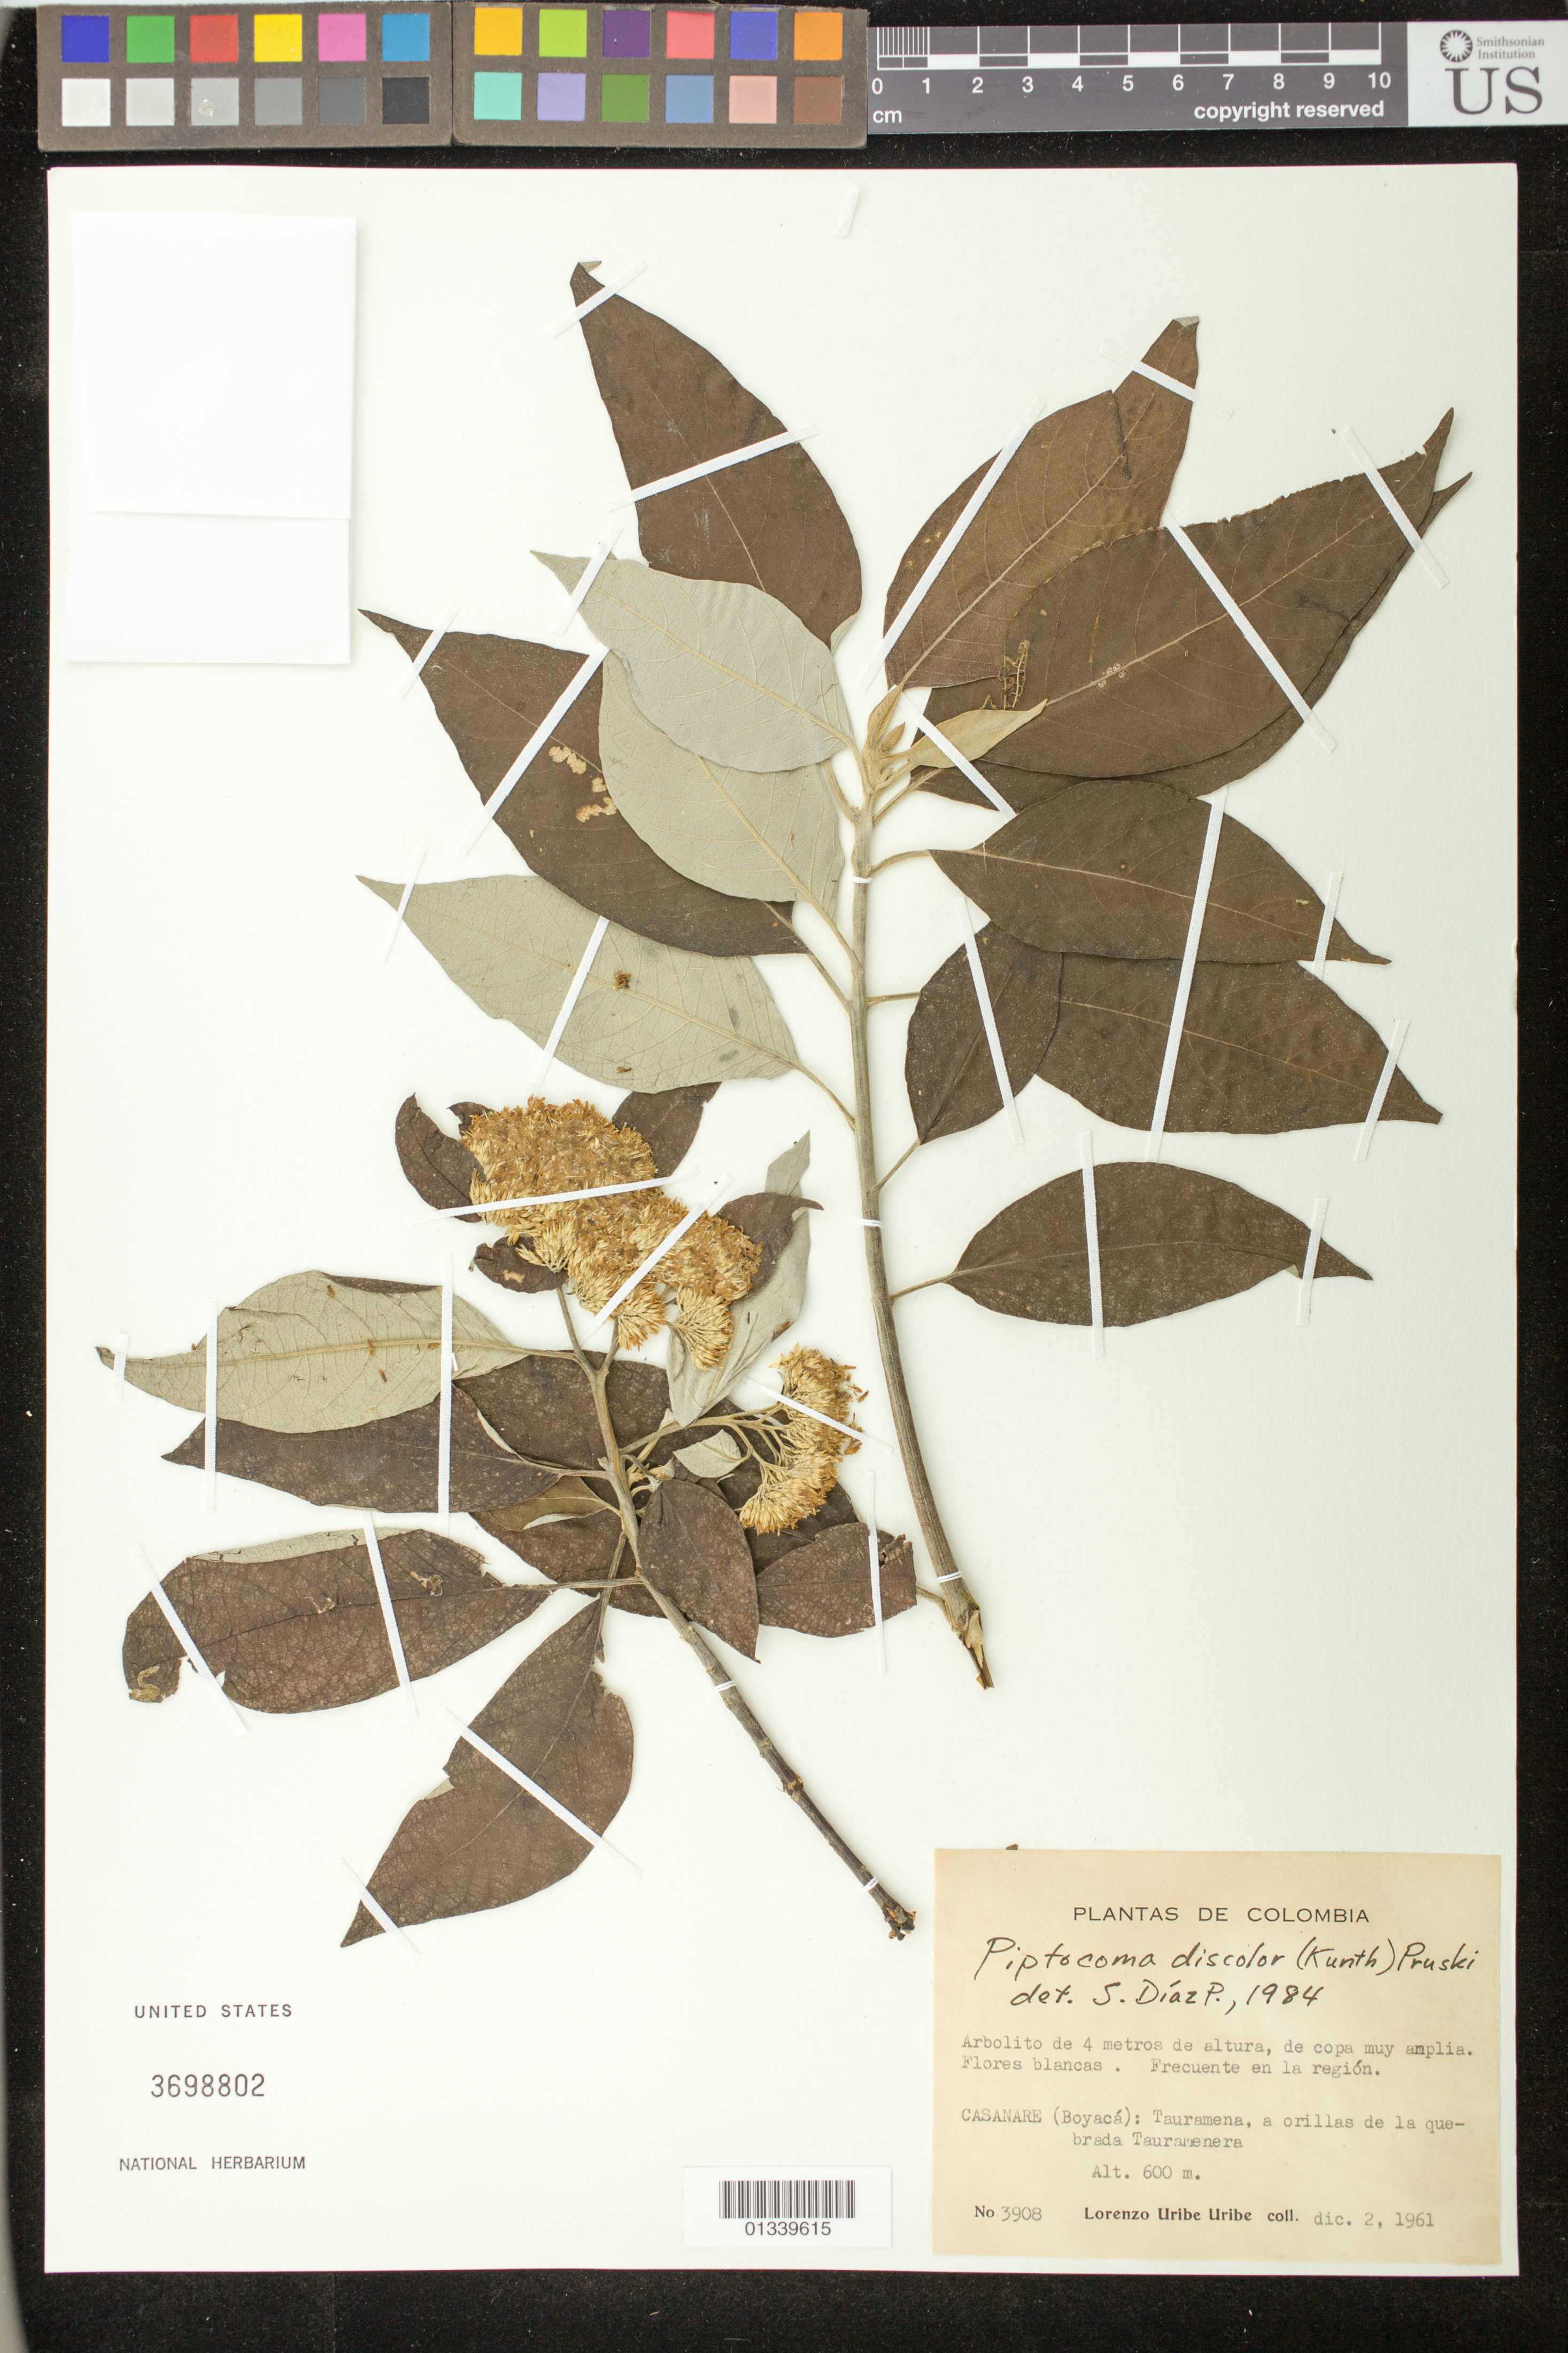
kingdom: Plantae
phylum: Tracheophyta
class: Magnoliopsida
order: Asterales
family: Asteraceae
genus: Pollalesta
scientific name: Pollalesta discolor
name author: (Kunth) Aristeg.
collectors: L. Uribe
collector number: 3908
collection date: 1961-12-02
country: Colombia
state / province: Casanare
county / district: Tauramena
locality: Tauramena, a orillas de la quebrada Tauramenera.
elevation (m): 600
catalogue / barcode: US 3698802